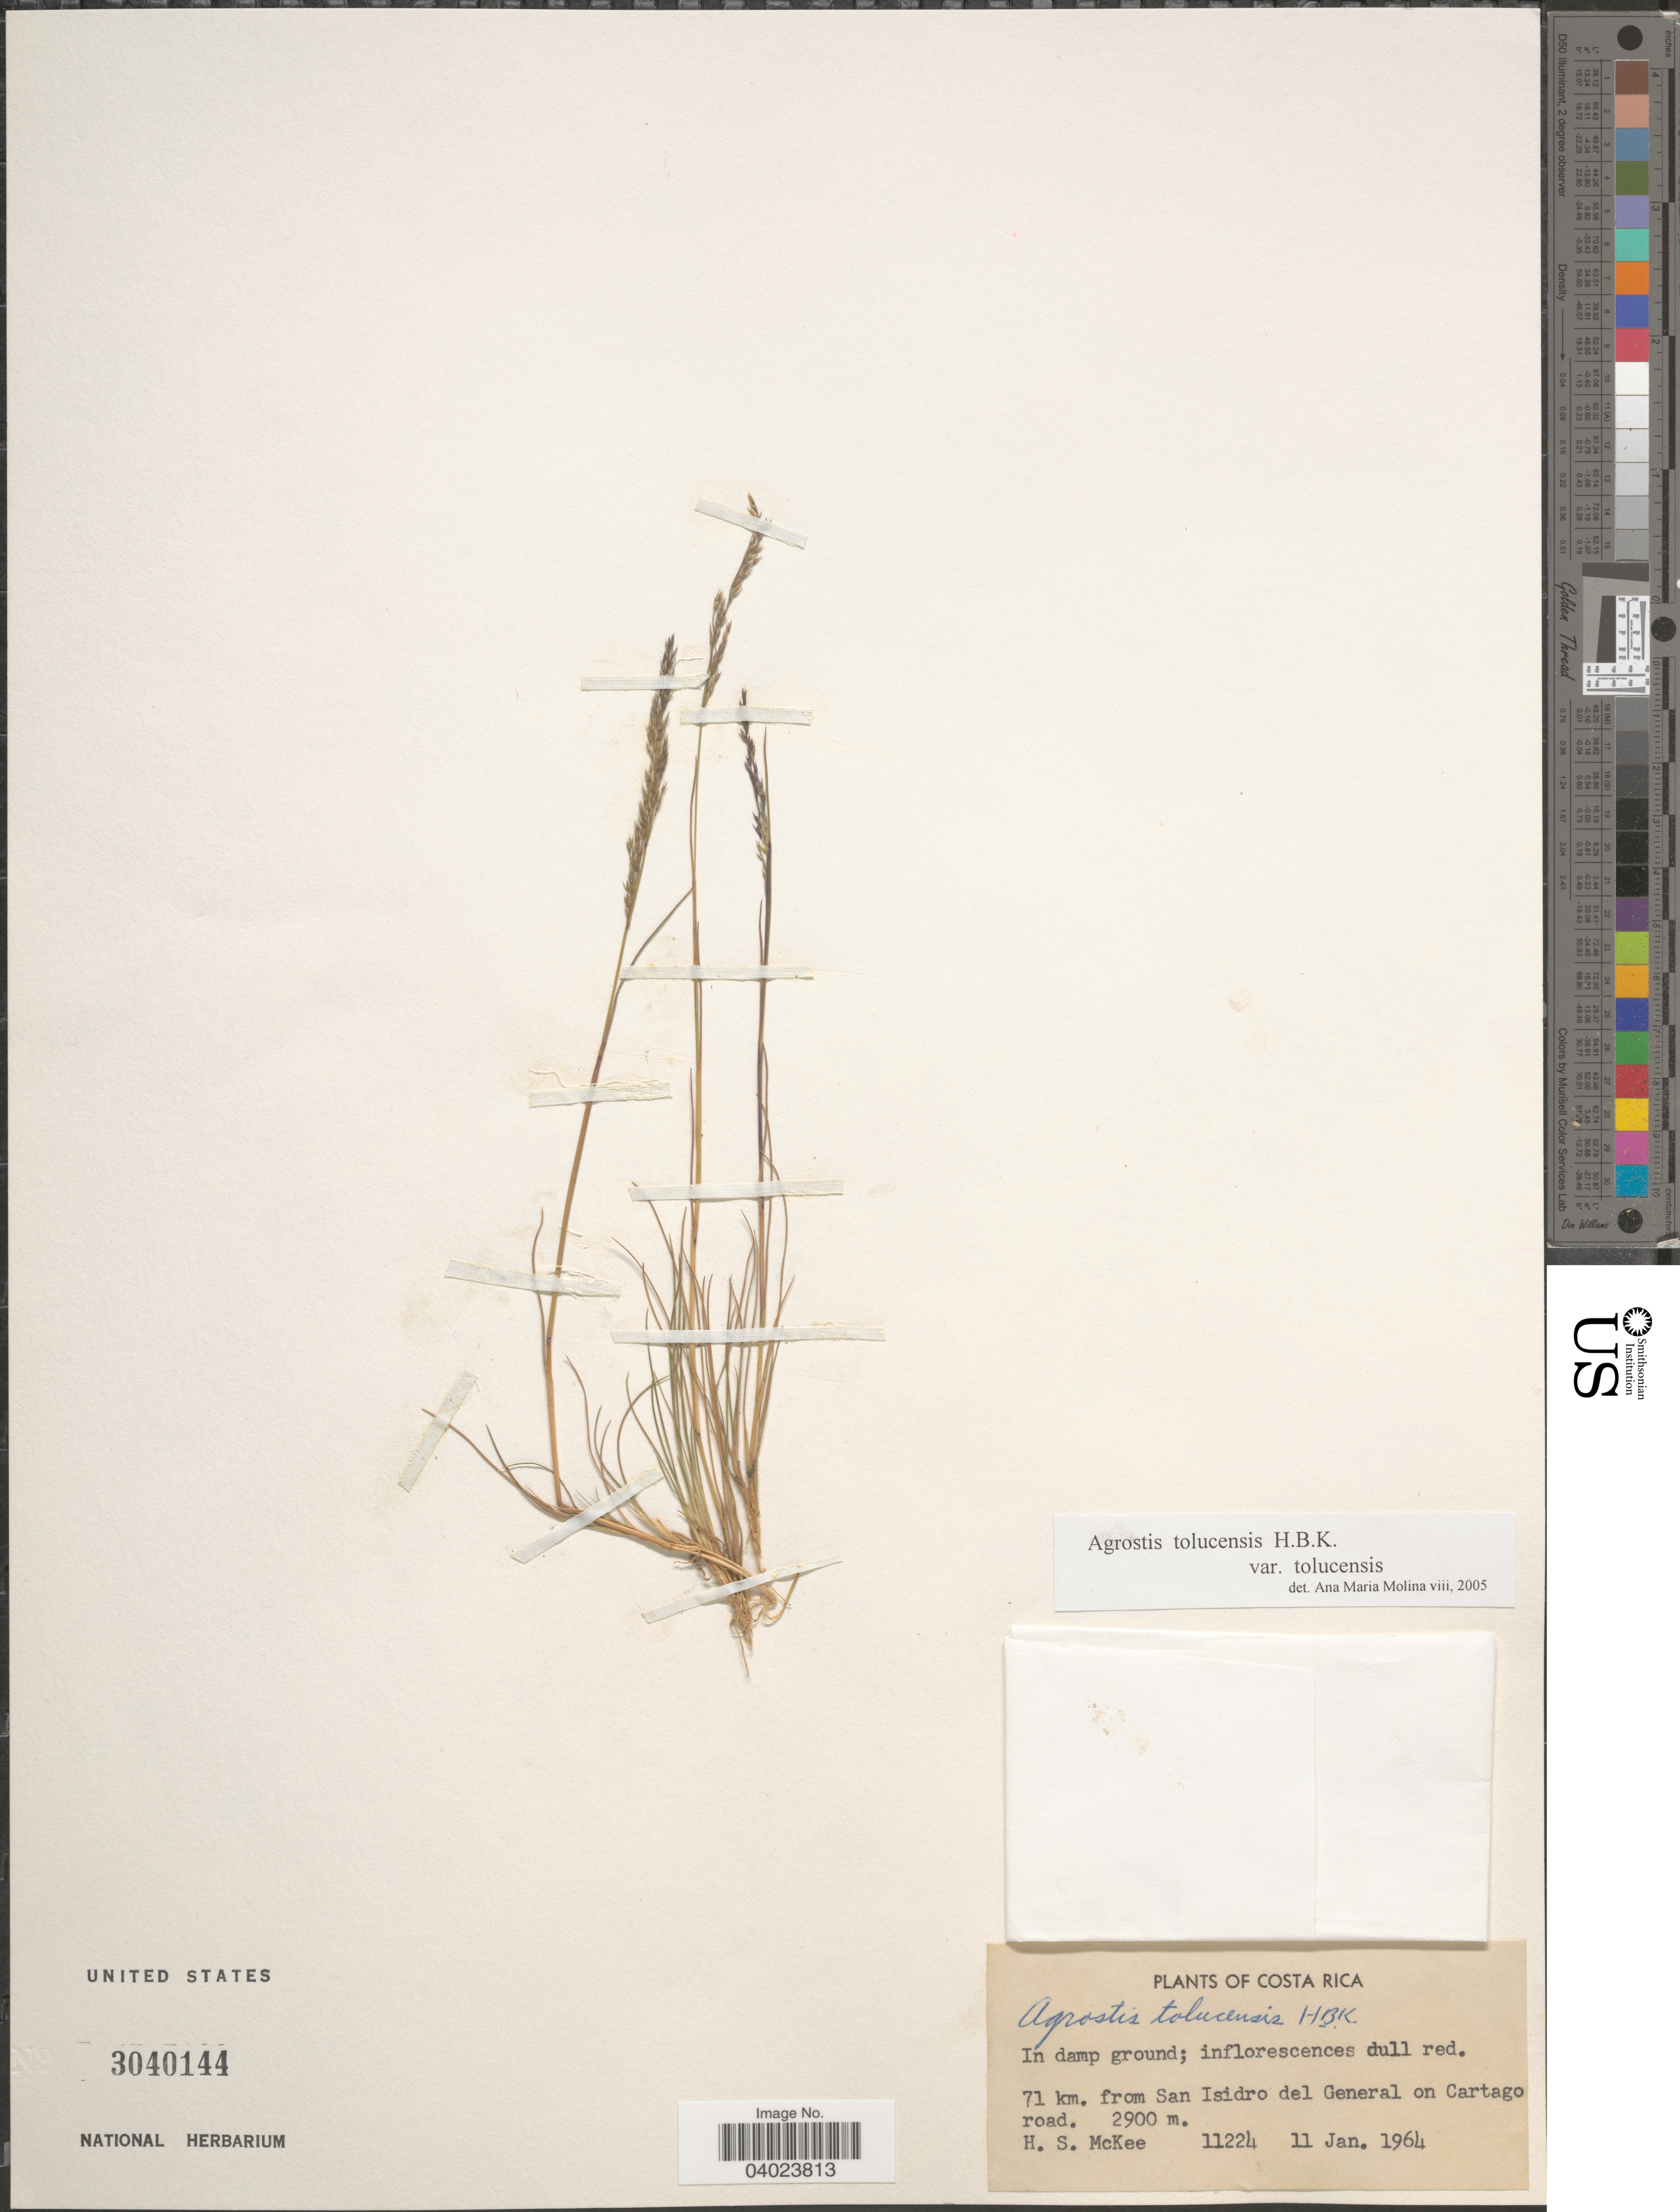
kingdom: Plantae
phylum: Tracheophyta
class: Liliopsida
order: Poales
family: Poaceae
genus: Agrostis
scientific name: Agrostis tolucensis Kunth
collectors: H. S. McKee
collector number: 11224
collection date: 1964-01-11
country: Costa Rica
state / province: Cartago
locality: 71 km. from San Isidro del General on Cartago road.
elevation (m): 2900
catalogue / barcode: US 3040144